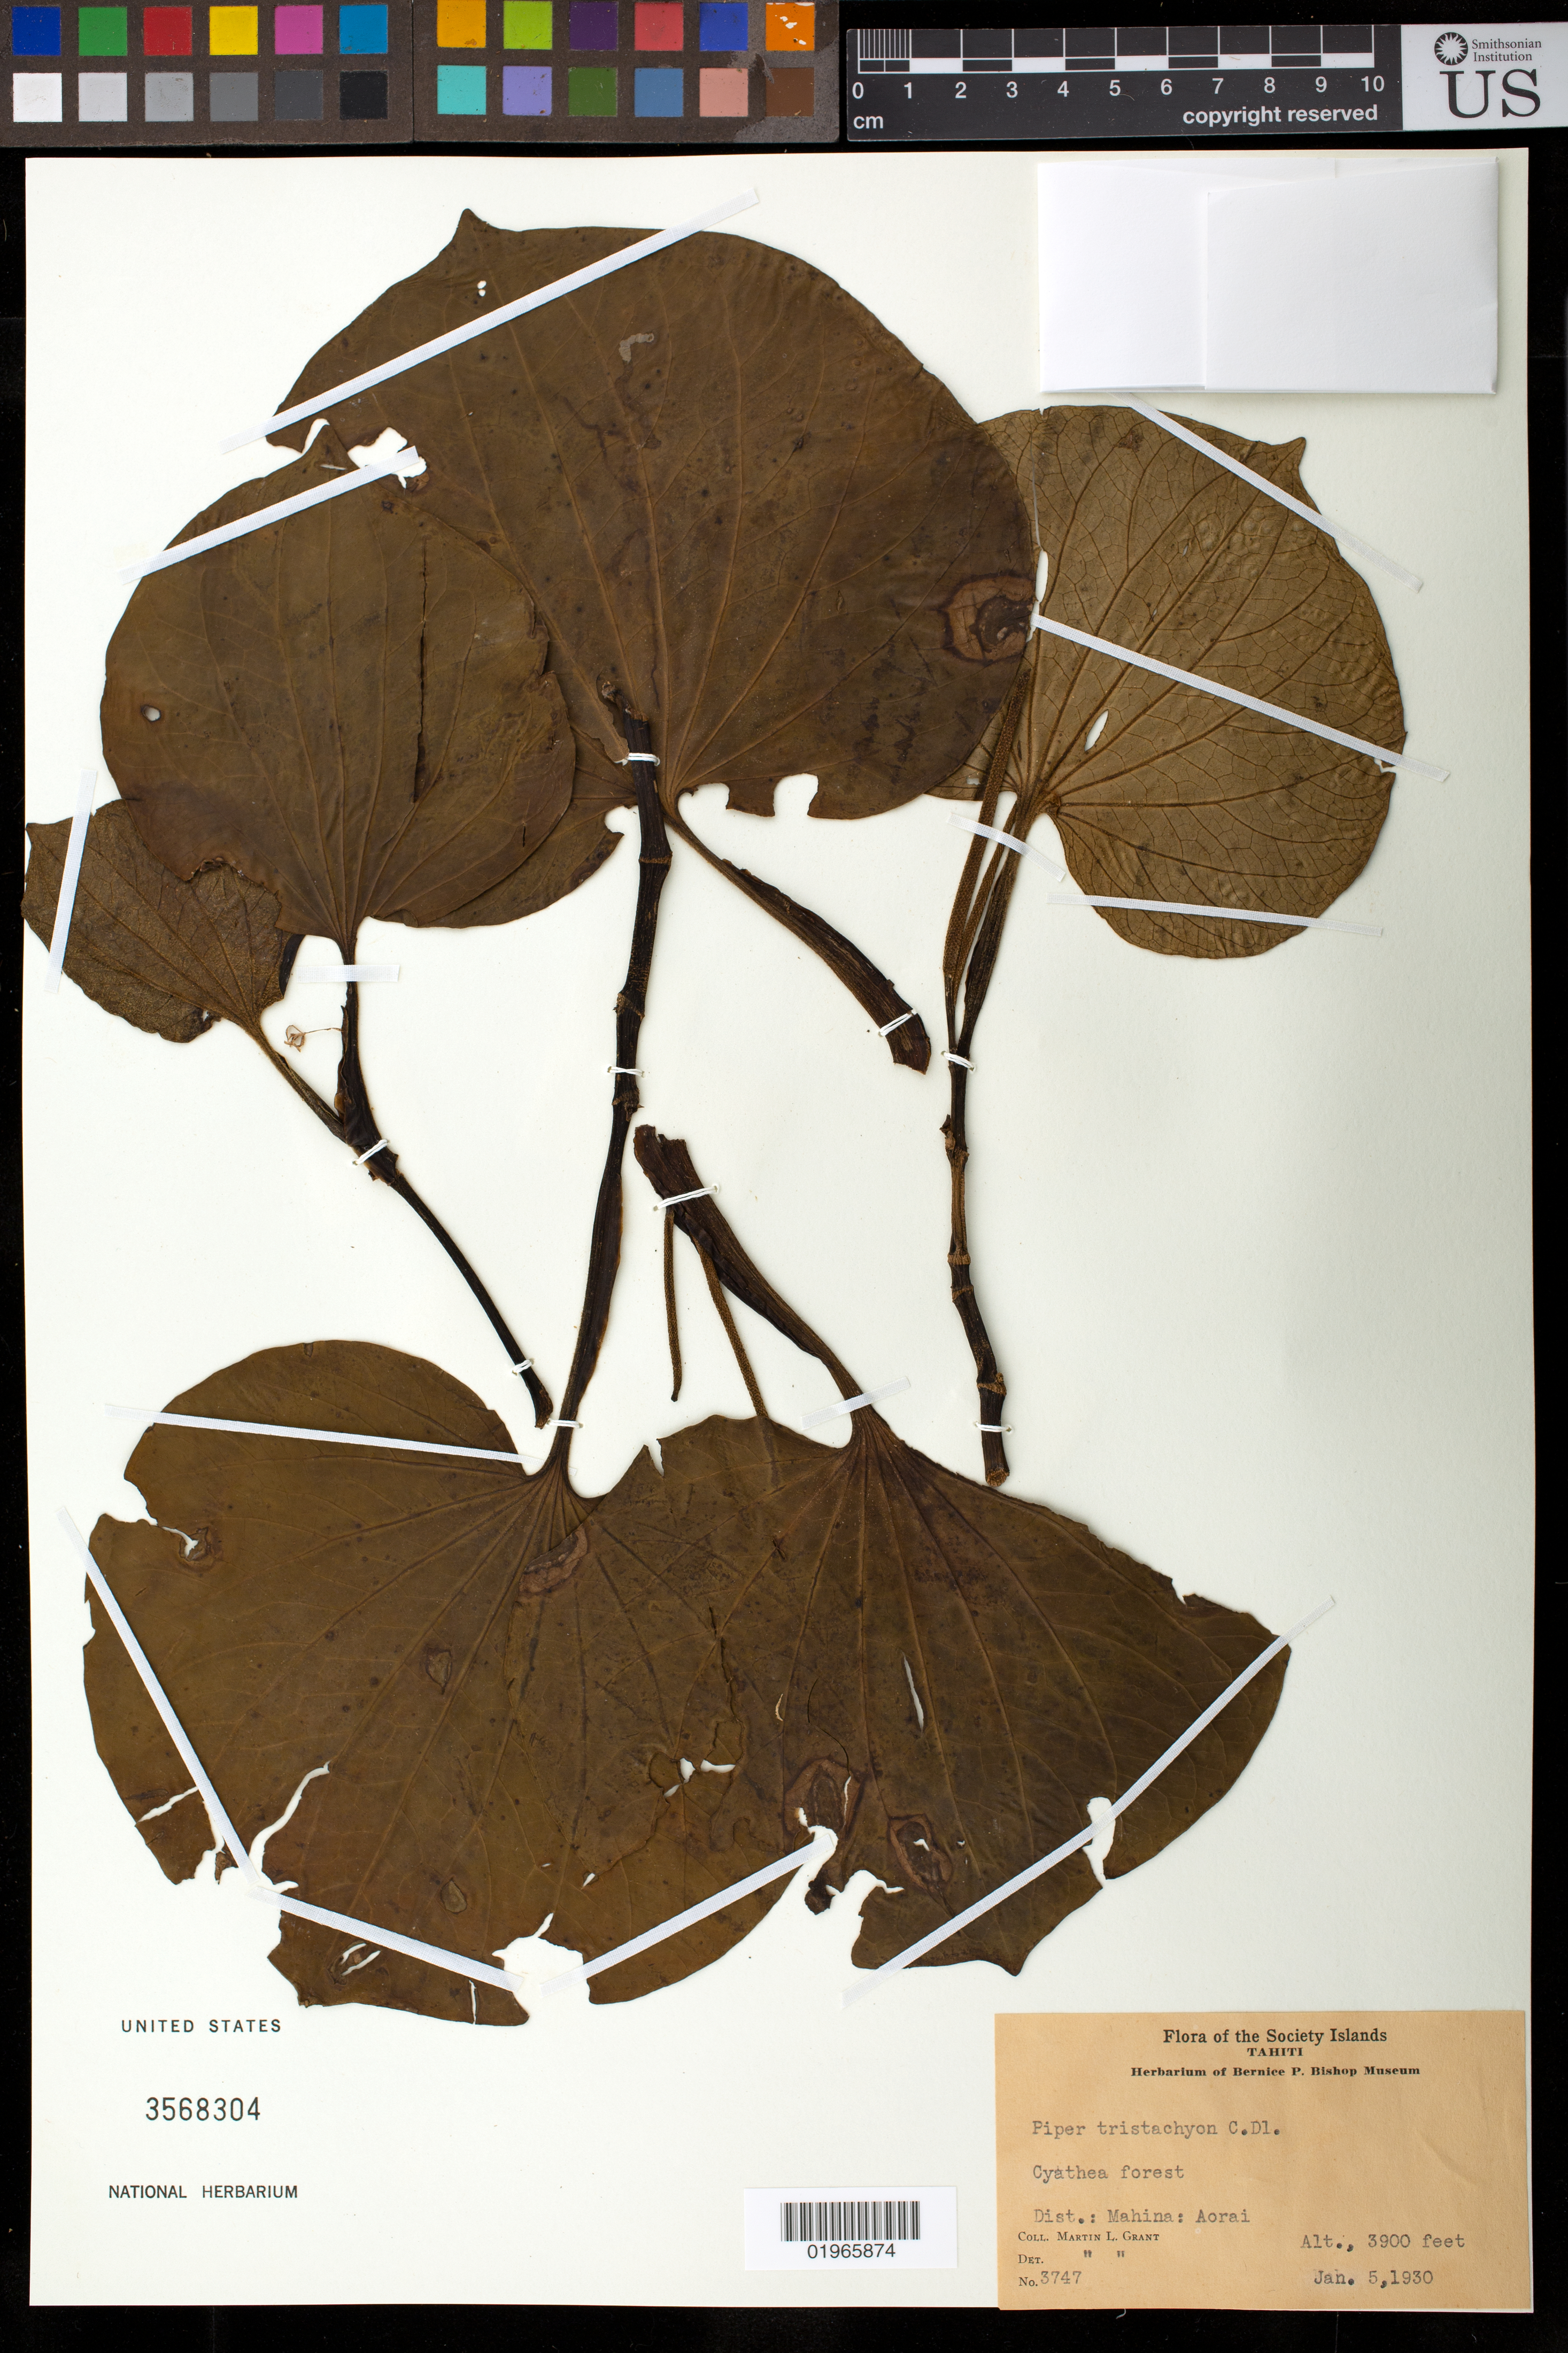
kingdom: Plantae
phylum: Tracheophyta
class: Magnoliopsida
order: Piperales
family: Piperaceae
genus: Piper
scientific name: Piper latifolium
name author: L. f.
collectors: M. L. Grant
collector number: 3747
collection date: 1930-01-05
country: French Polynesia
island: Tahiti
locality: Dist: Mahina. Aorai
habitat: Forest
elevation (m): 1189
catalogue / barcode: US 3568304